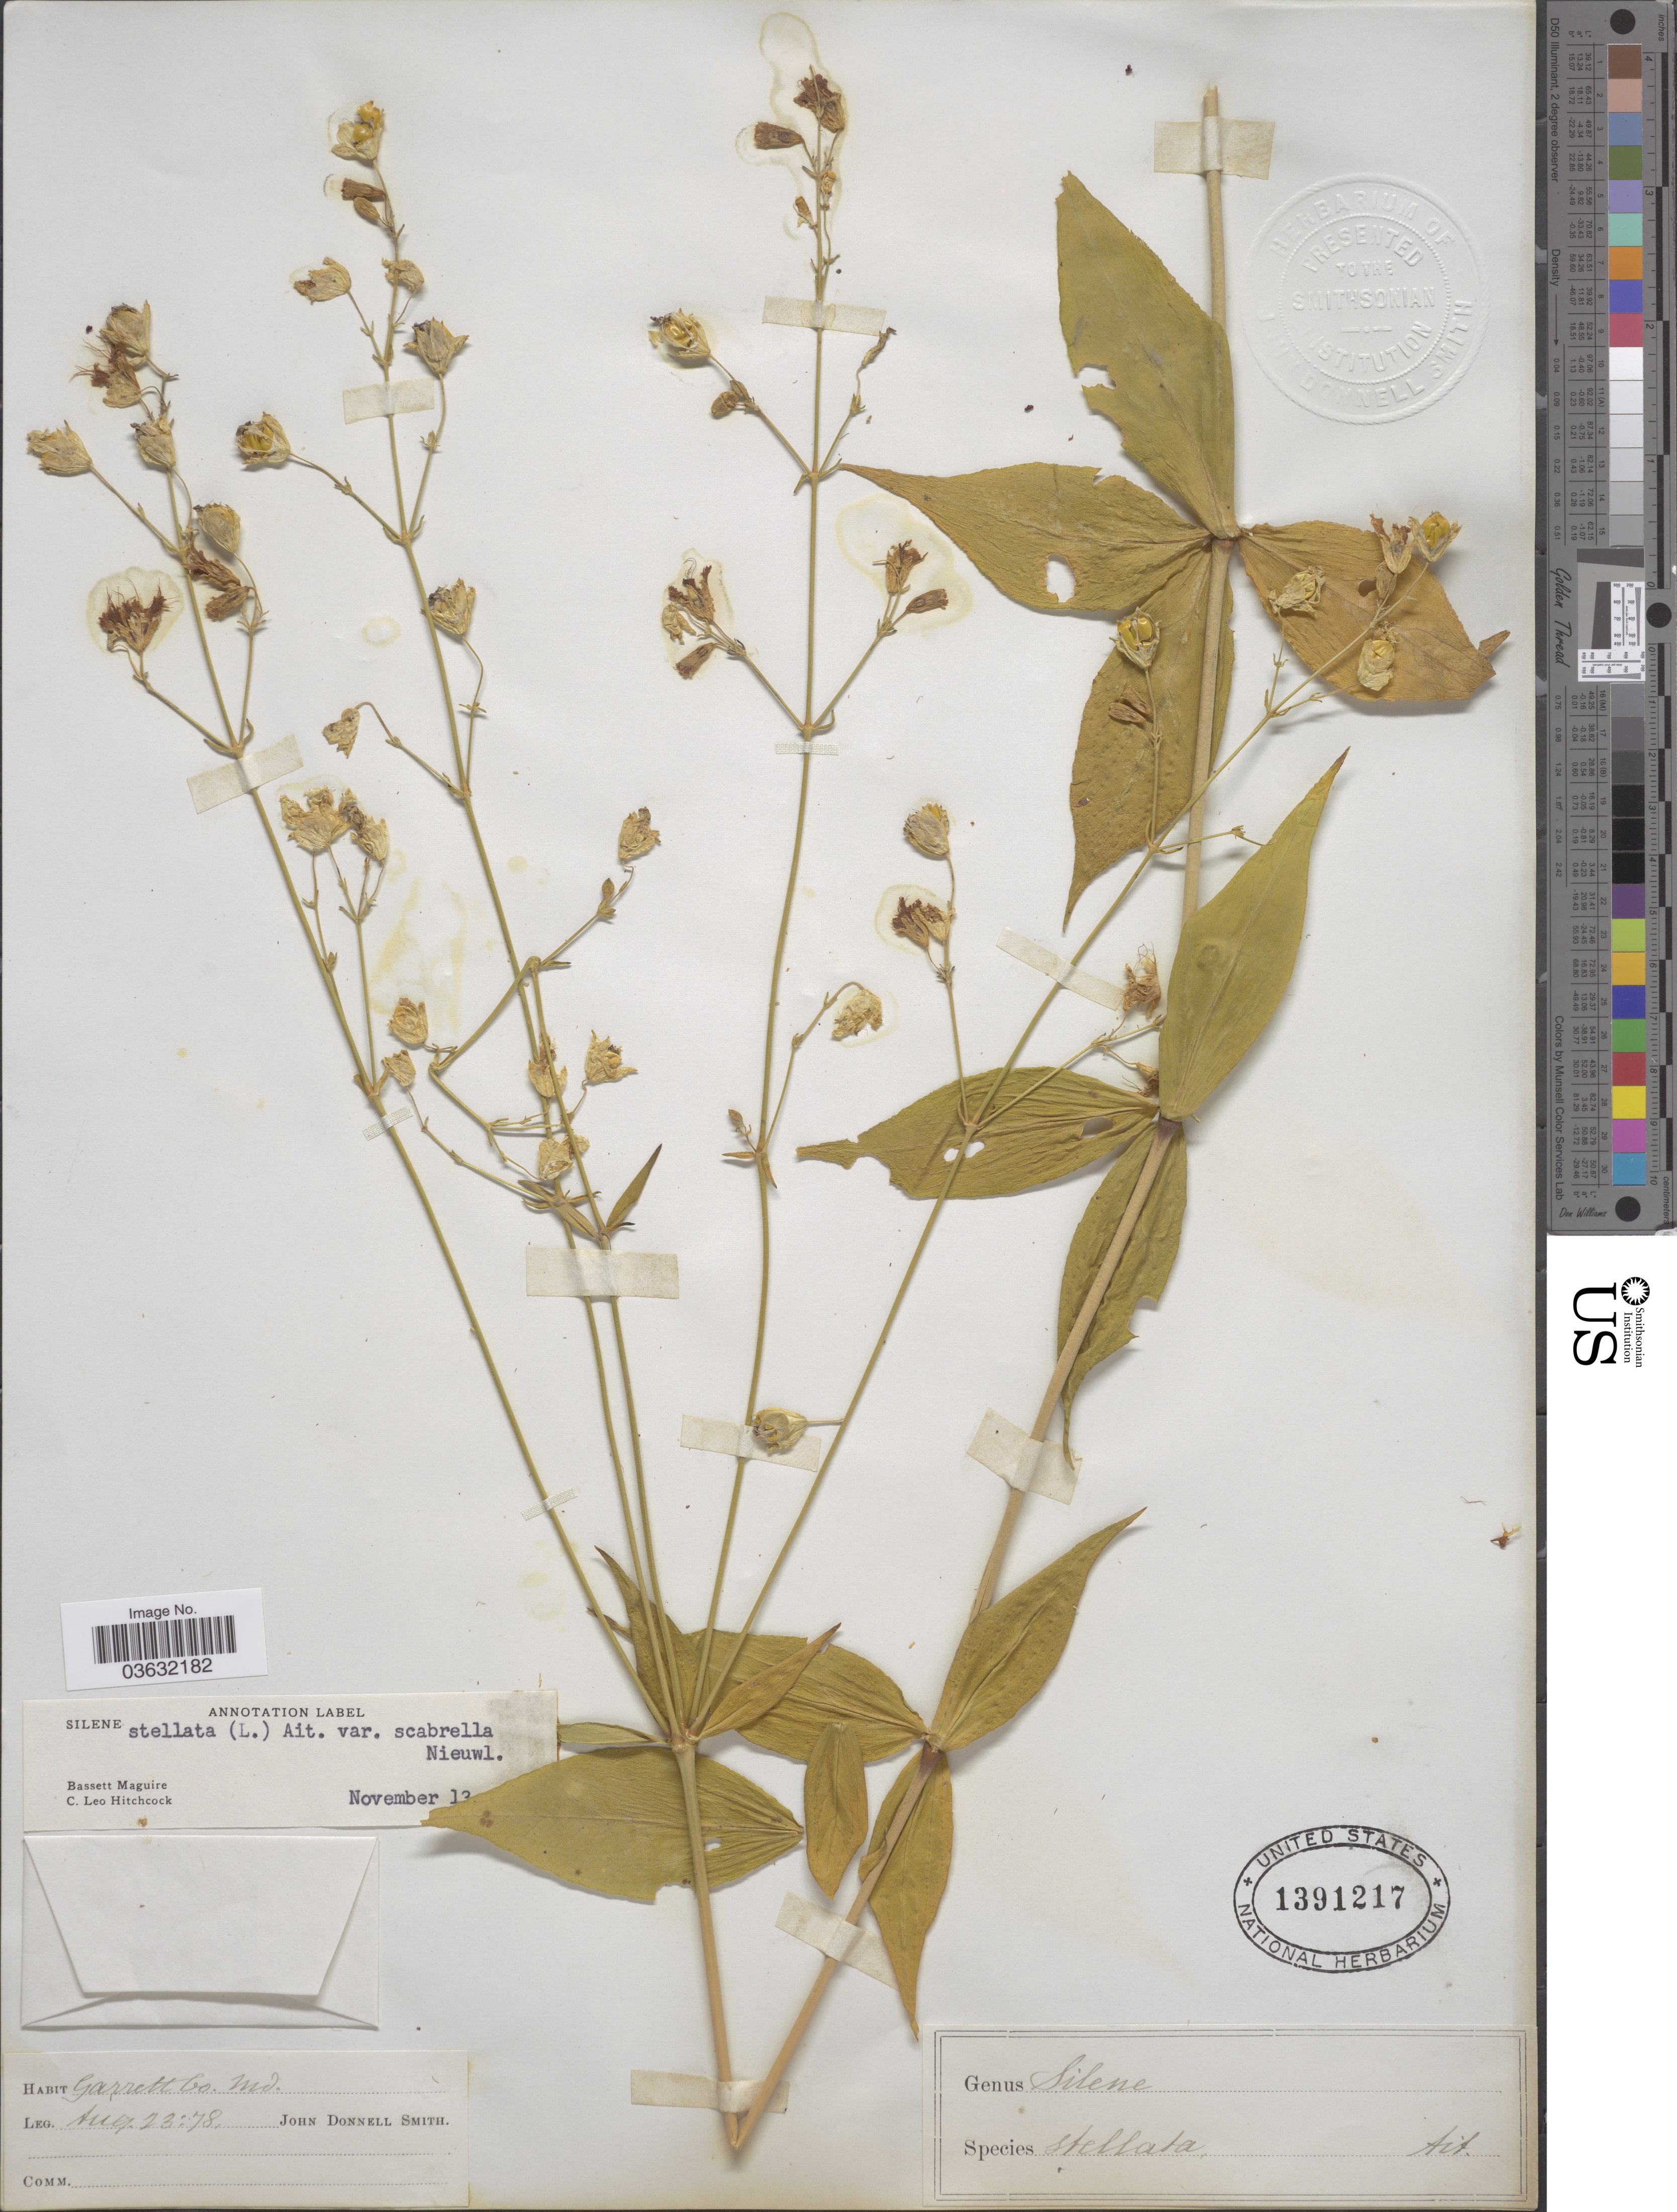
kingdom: Plantae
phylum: Tracheophyta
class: Magnoliopsida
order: Caryophyllales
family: Caryophyllaceae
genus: Silene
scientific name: Silene stellata var. scabrella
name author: (Nieuwl.) E.J. Palmer & Steyerm.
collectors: J. Donnell Smith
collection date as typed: Transcribed d/m/y: 23/8/78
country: United States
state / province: Maryland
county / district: Garrett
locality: Garrett Co.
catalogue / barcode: US 1391217